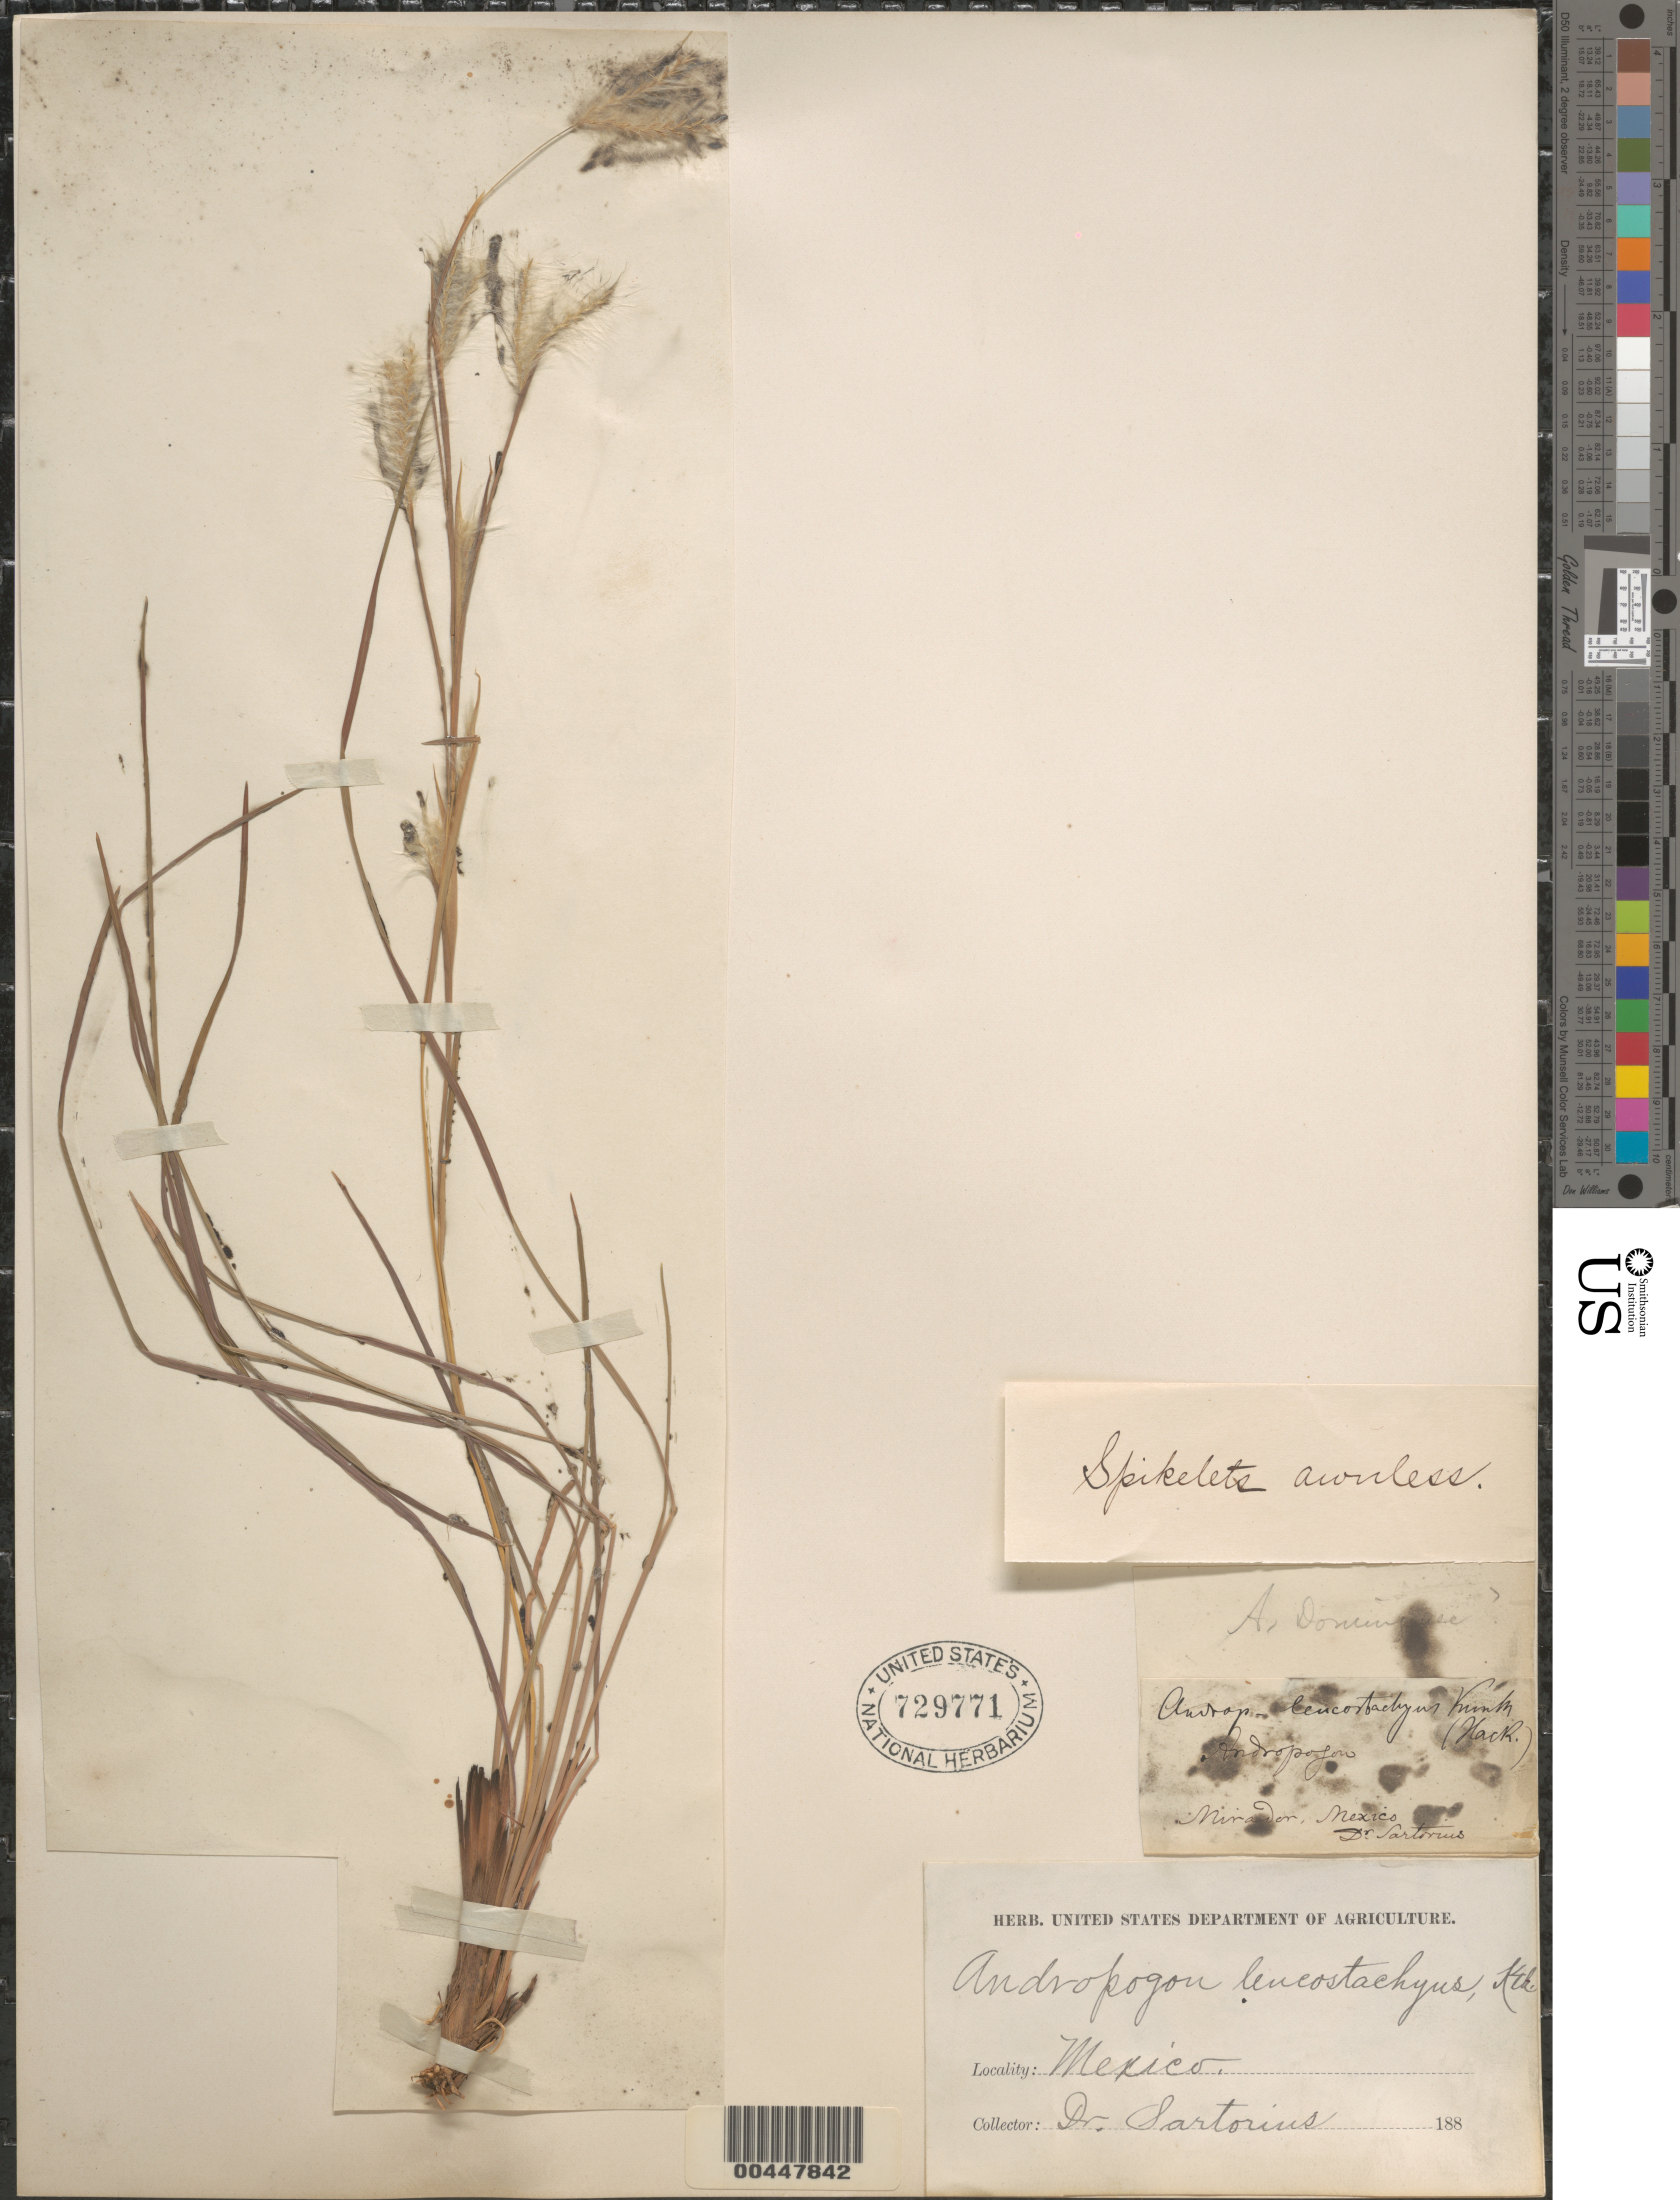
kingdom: Plantae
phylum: Tracheophyta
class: Liliopsida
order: Poales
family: Poaceae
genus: Andropogon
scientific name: Andropogon leucostachyus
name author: Kunth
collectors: -. Sartorius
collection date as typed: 188?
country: Mexico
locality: Mirador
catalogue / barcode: US 729771